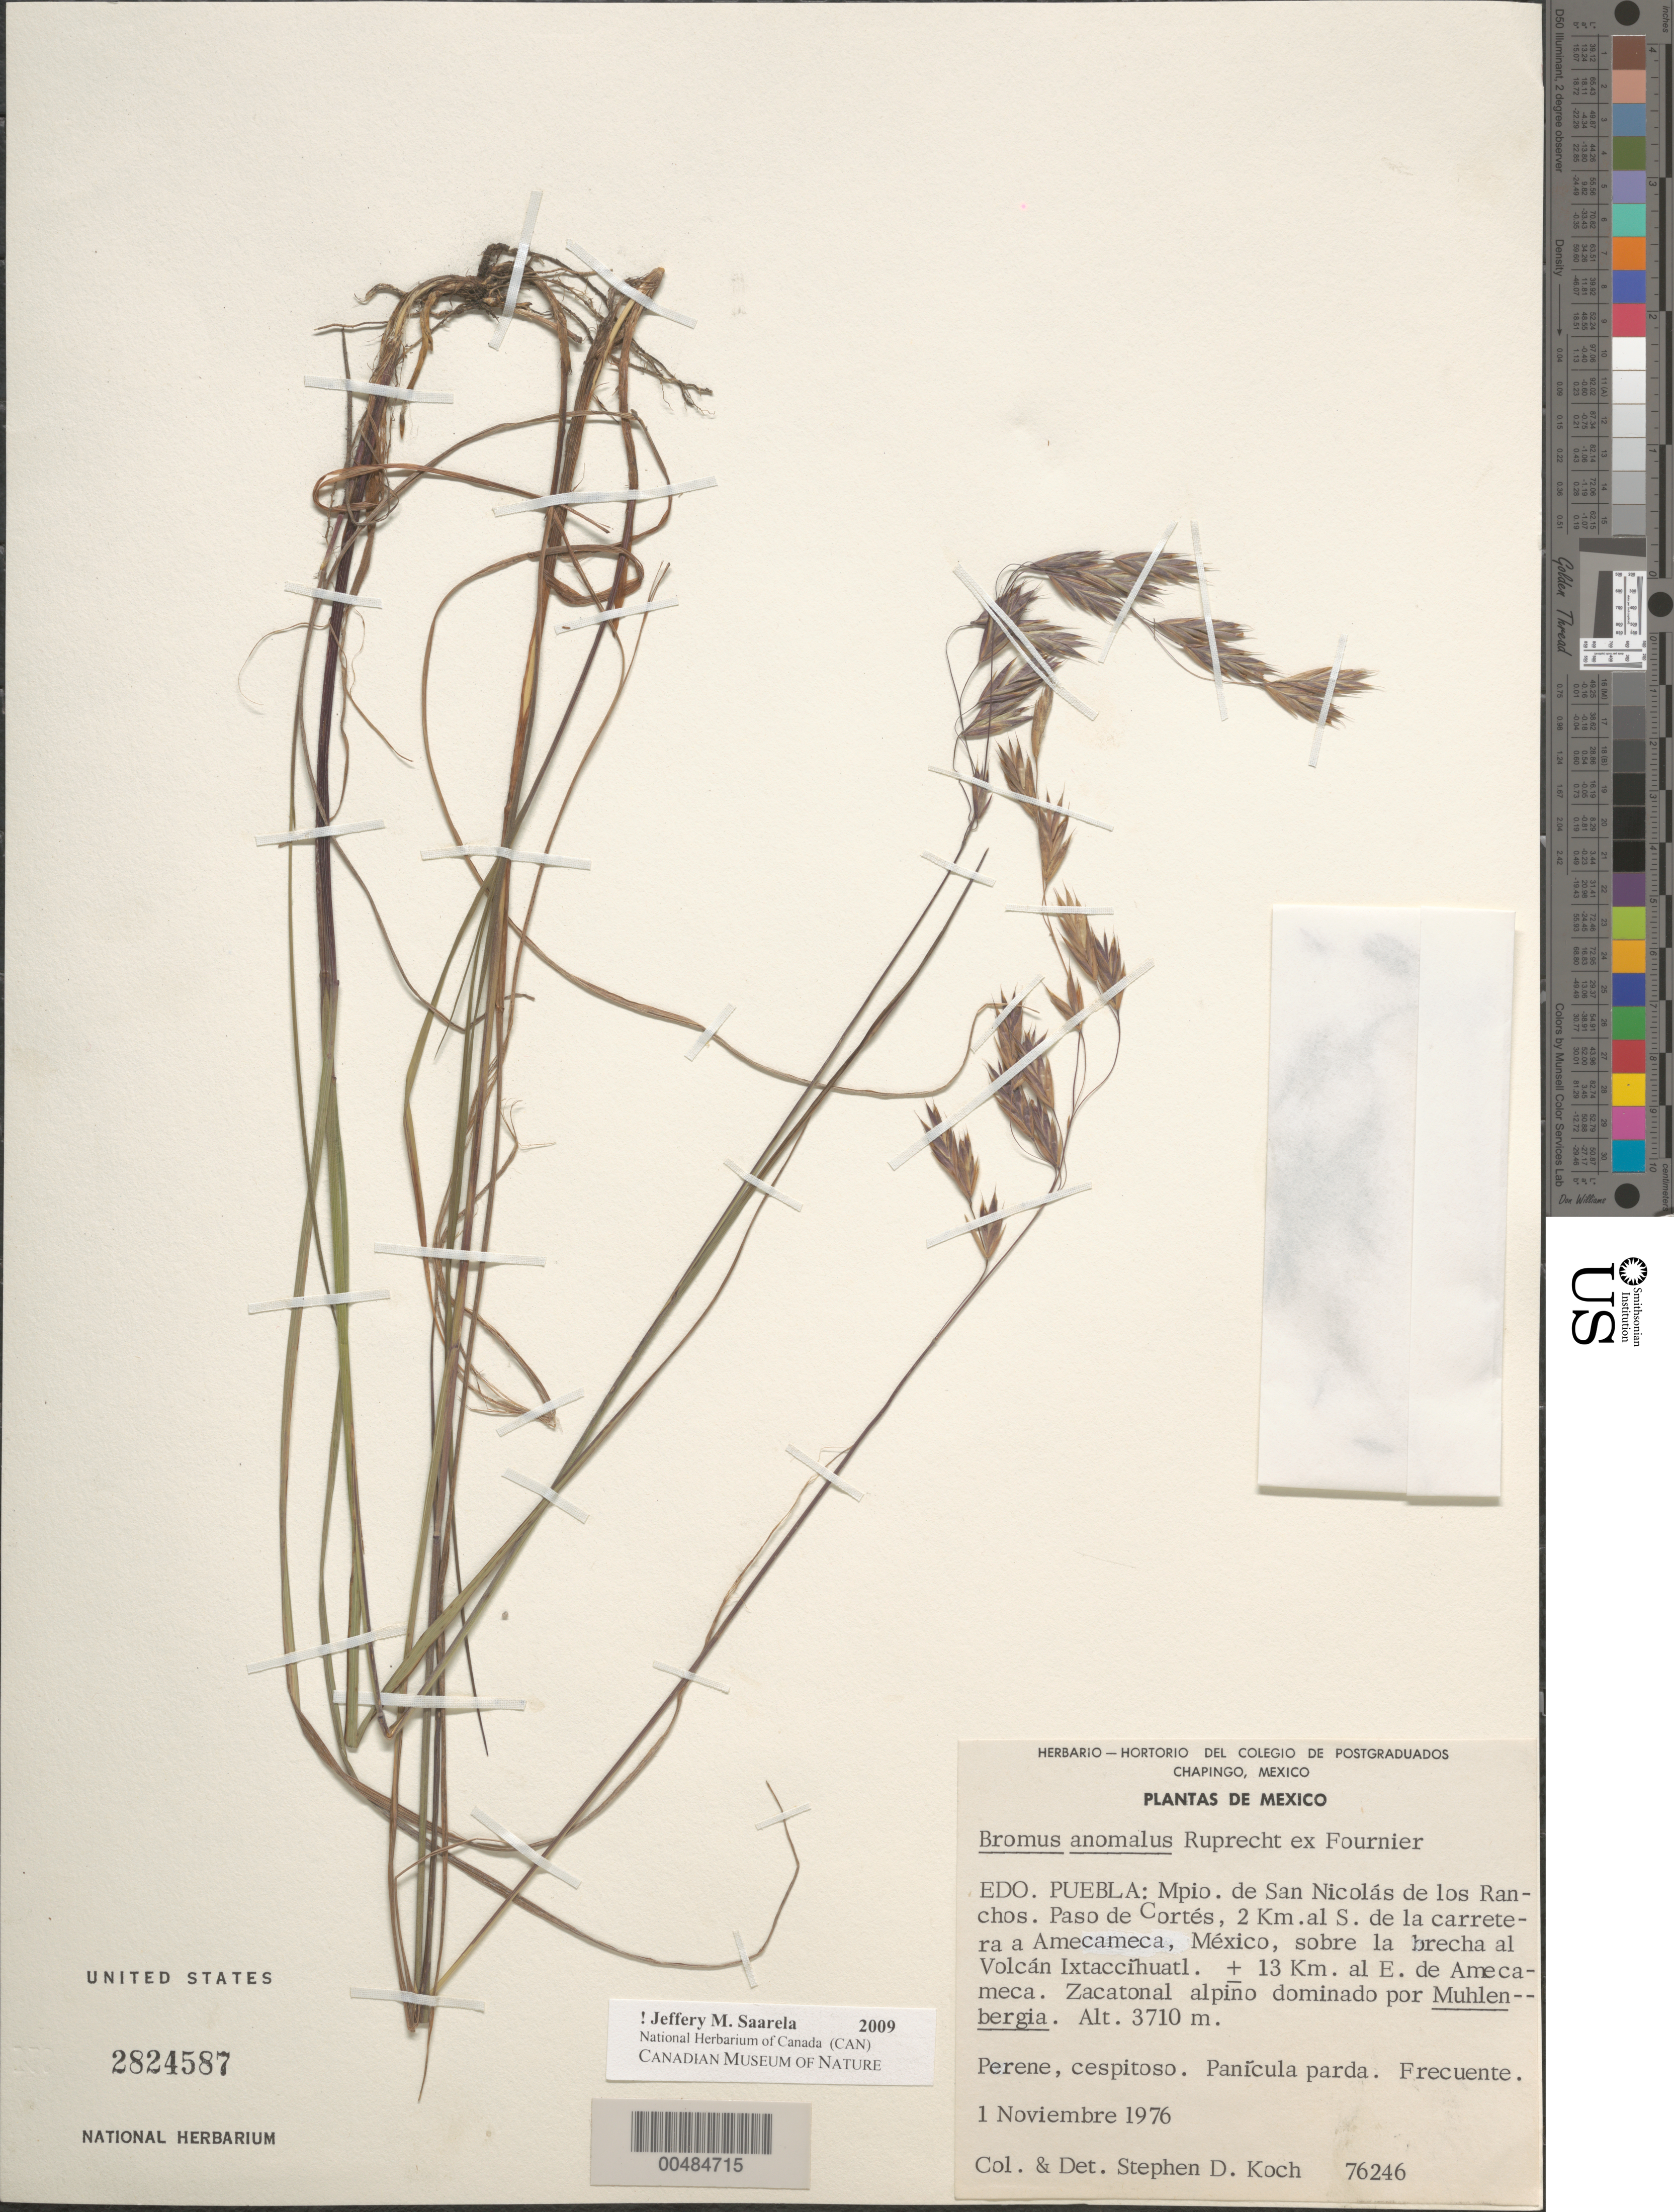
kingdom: Plantae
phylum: Tracheophyta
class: Liliopsida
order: Poales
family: Poaceae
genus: Bromus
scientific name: Bromus anomalus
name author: Rupr. ex E. Fourn.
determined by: Koch, S. D.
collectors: S. D. Koch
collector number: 76246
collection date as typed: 1 Nov 1976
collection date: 1976-11-01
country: Mexico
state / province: Puebla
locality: Mpio. de San Nicol s de los Ranchos, Paso de Cort‚s, 2 km S of the rd to Amecameca, M‚xico, sobre la brecha Volc n Ixtaccihuatl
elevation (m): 3710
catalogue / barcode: US 2824587